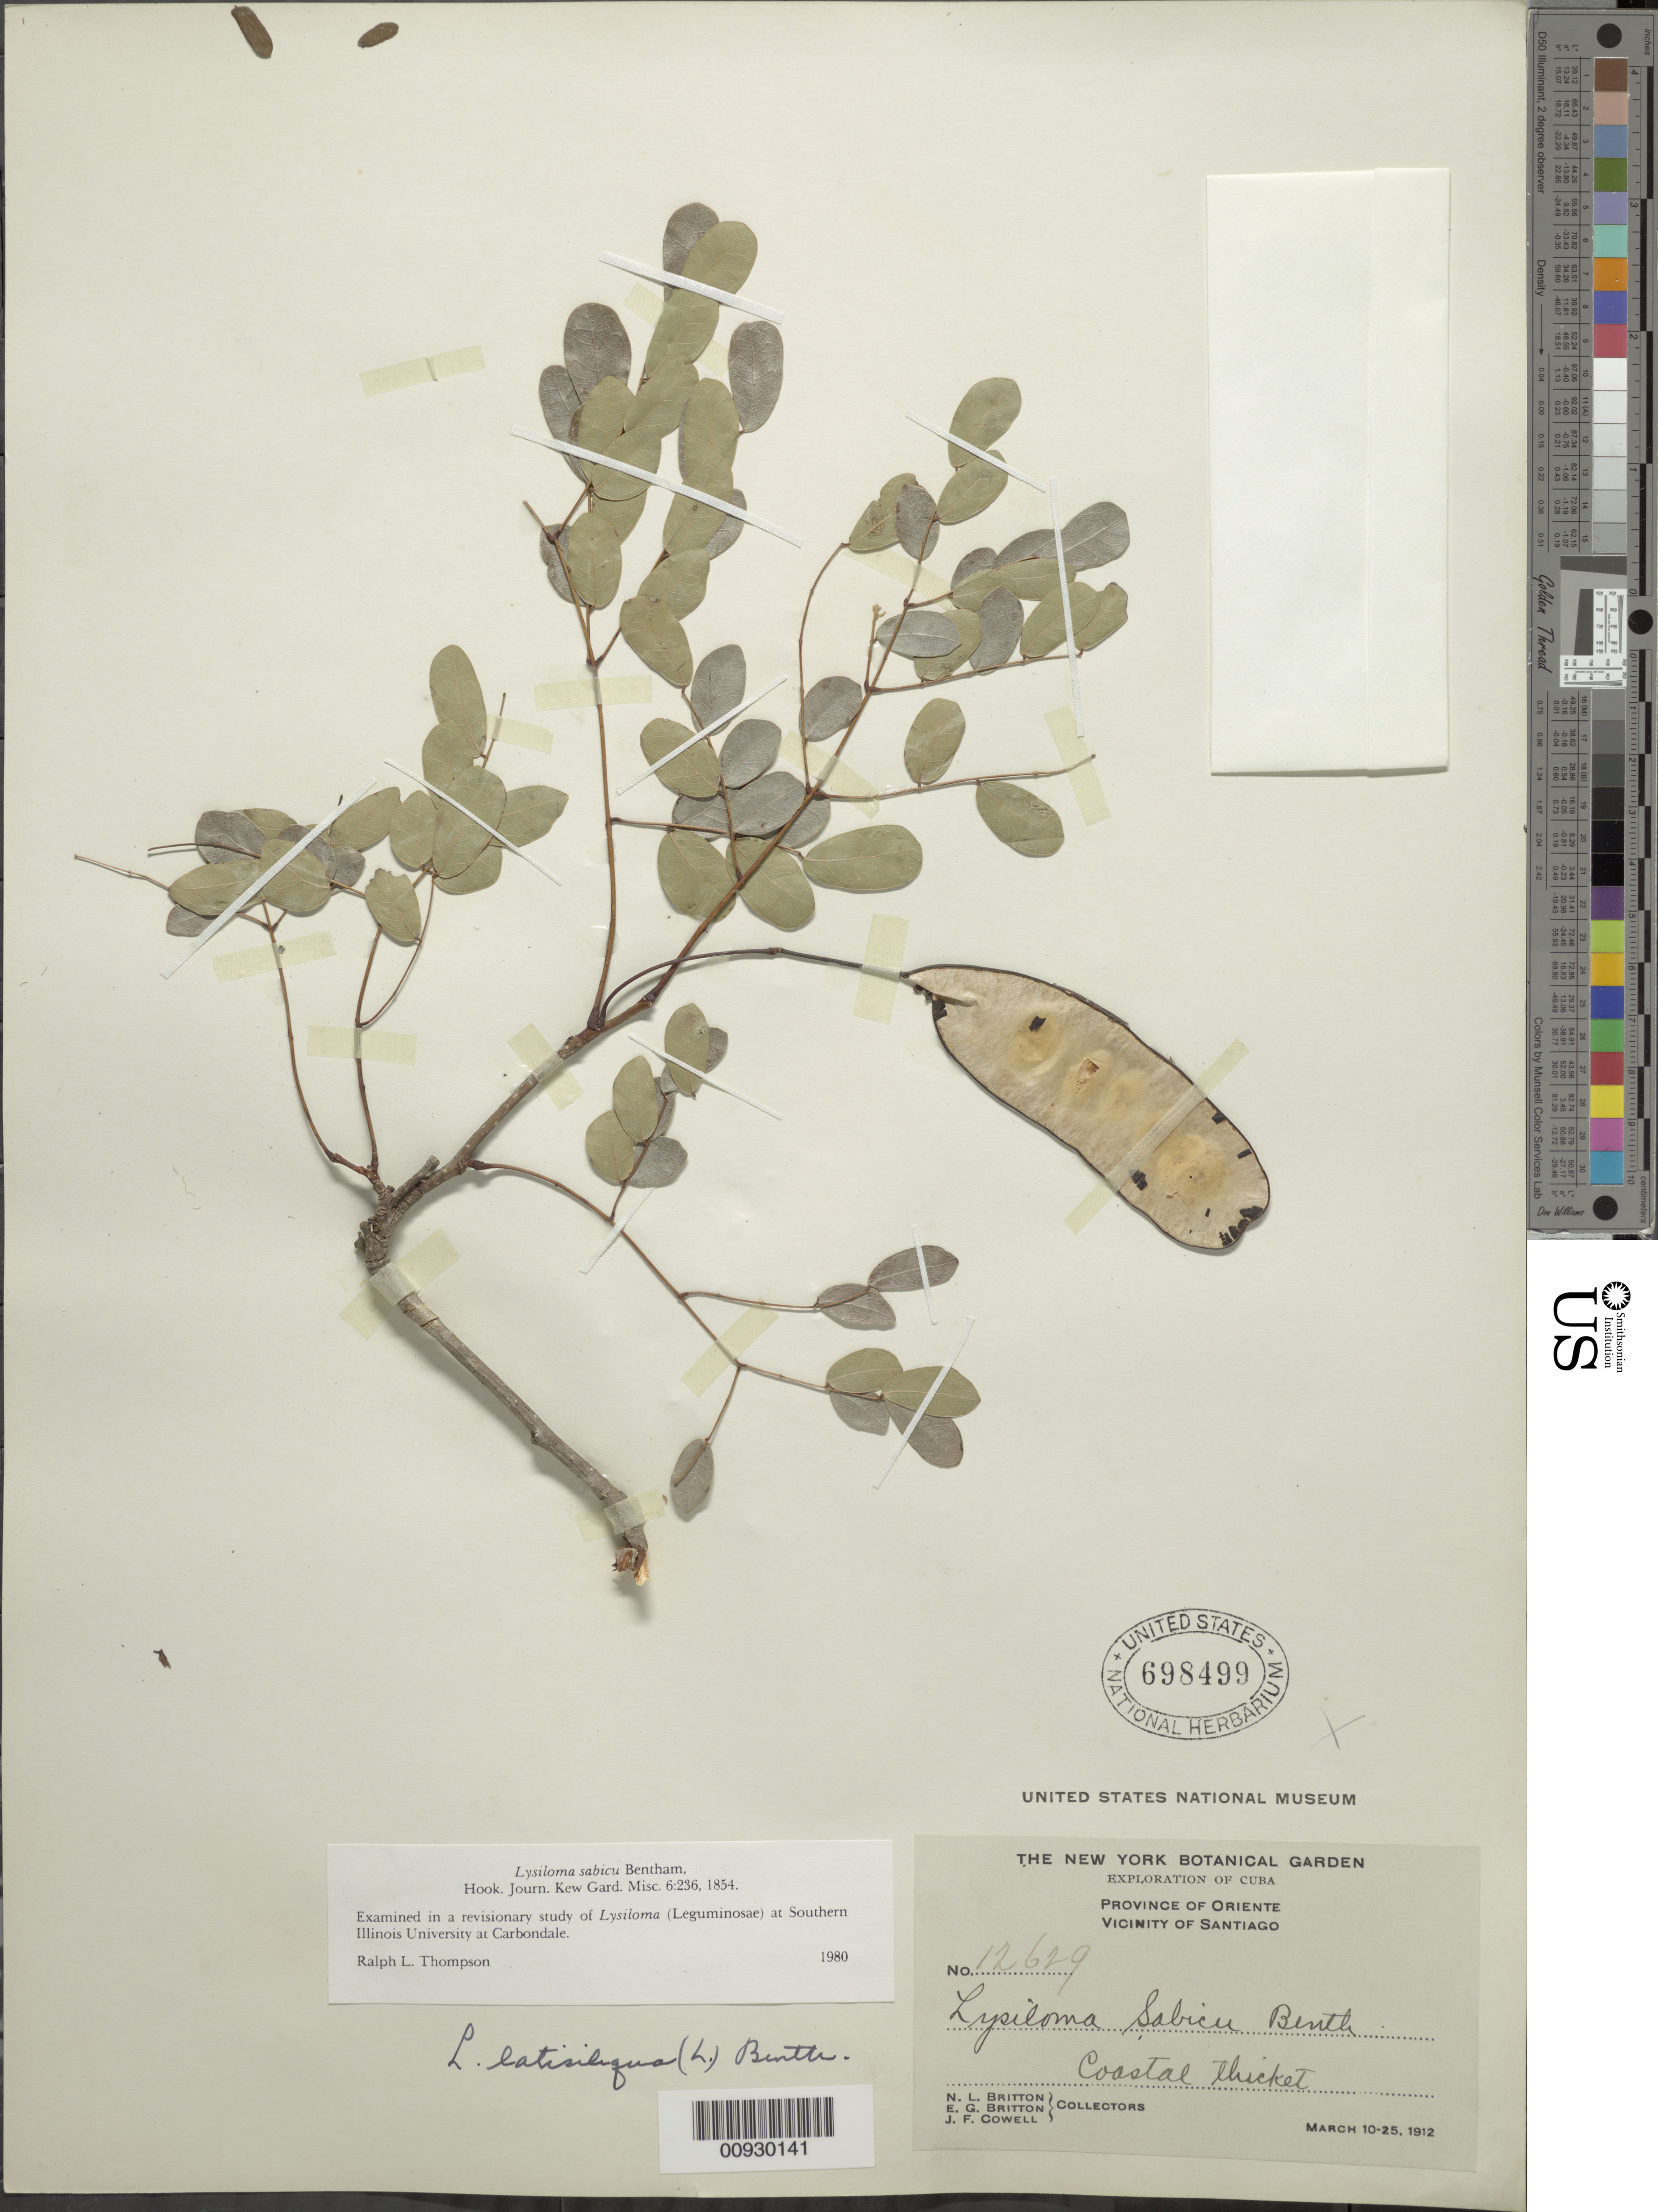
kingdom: Plantae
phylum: Tracheophyta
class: Magnoliopsida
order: Fabales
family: Fabaceae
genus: Lysiloma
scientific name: Lysiloma sabicu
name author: Benth.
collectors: N. Britton, E. G. Britton & J. F. Cowell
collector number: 12629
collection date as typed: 10 Mar 1912 to 25 Mar 1912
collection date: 1912-03-10/1912-03-25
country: Cuba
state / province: Santiago de Cuba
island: Cuba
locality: Vicinity of Santiago, coastal thicket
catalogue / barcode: US 698499